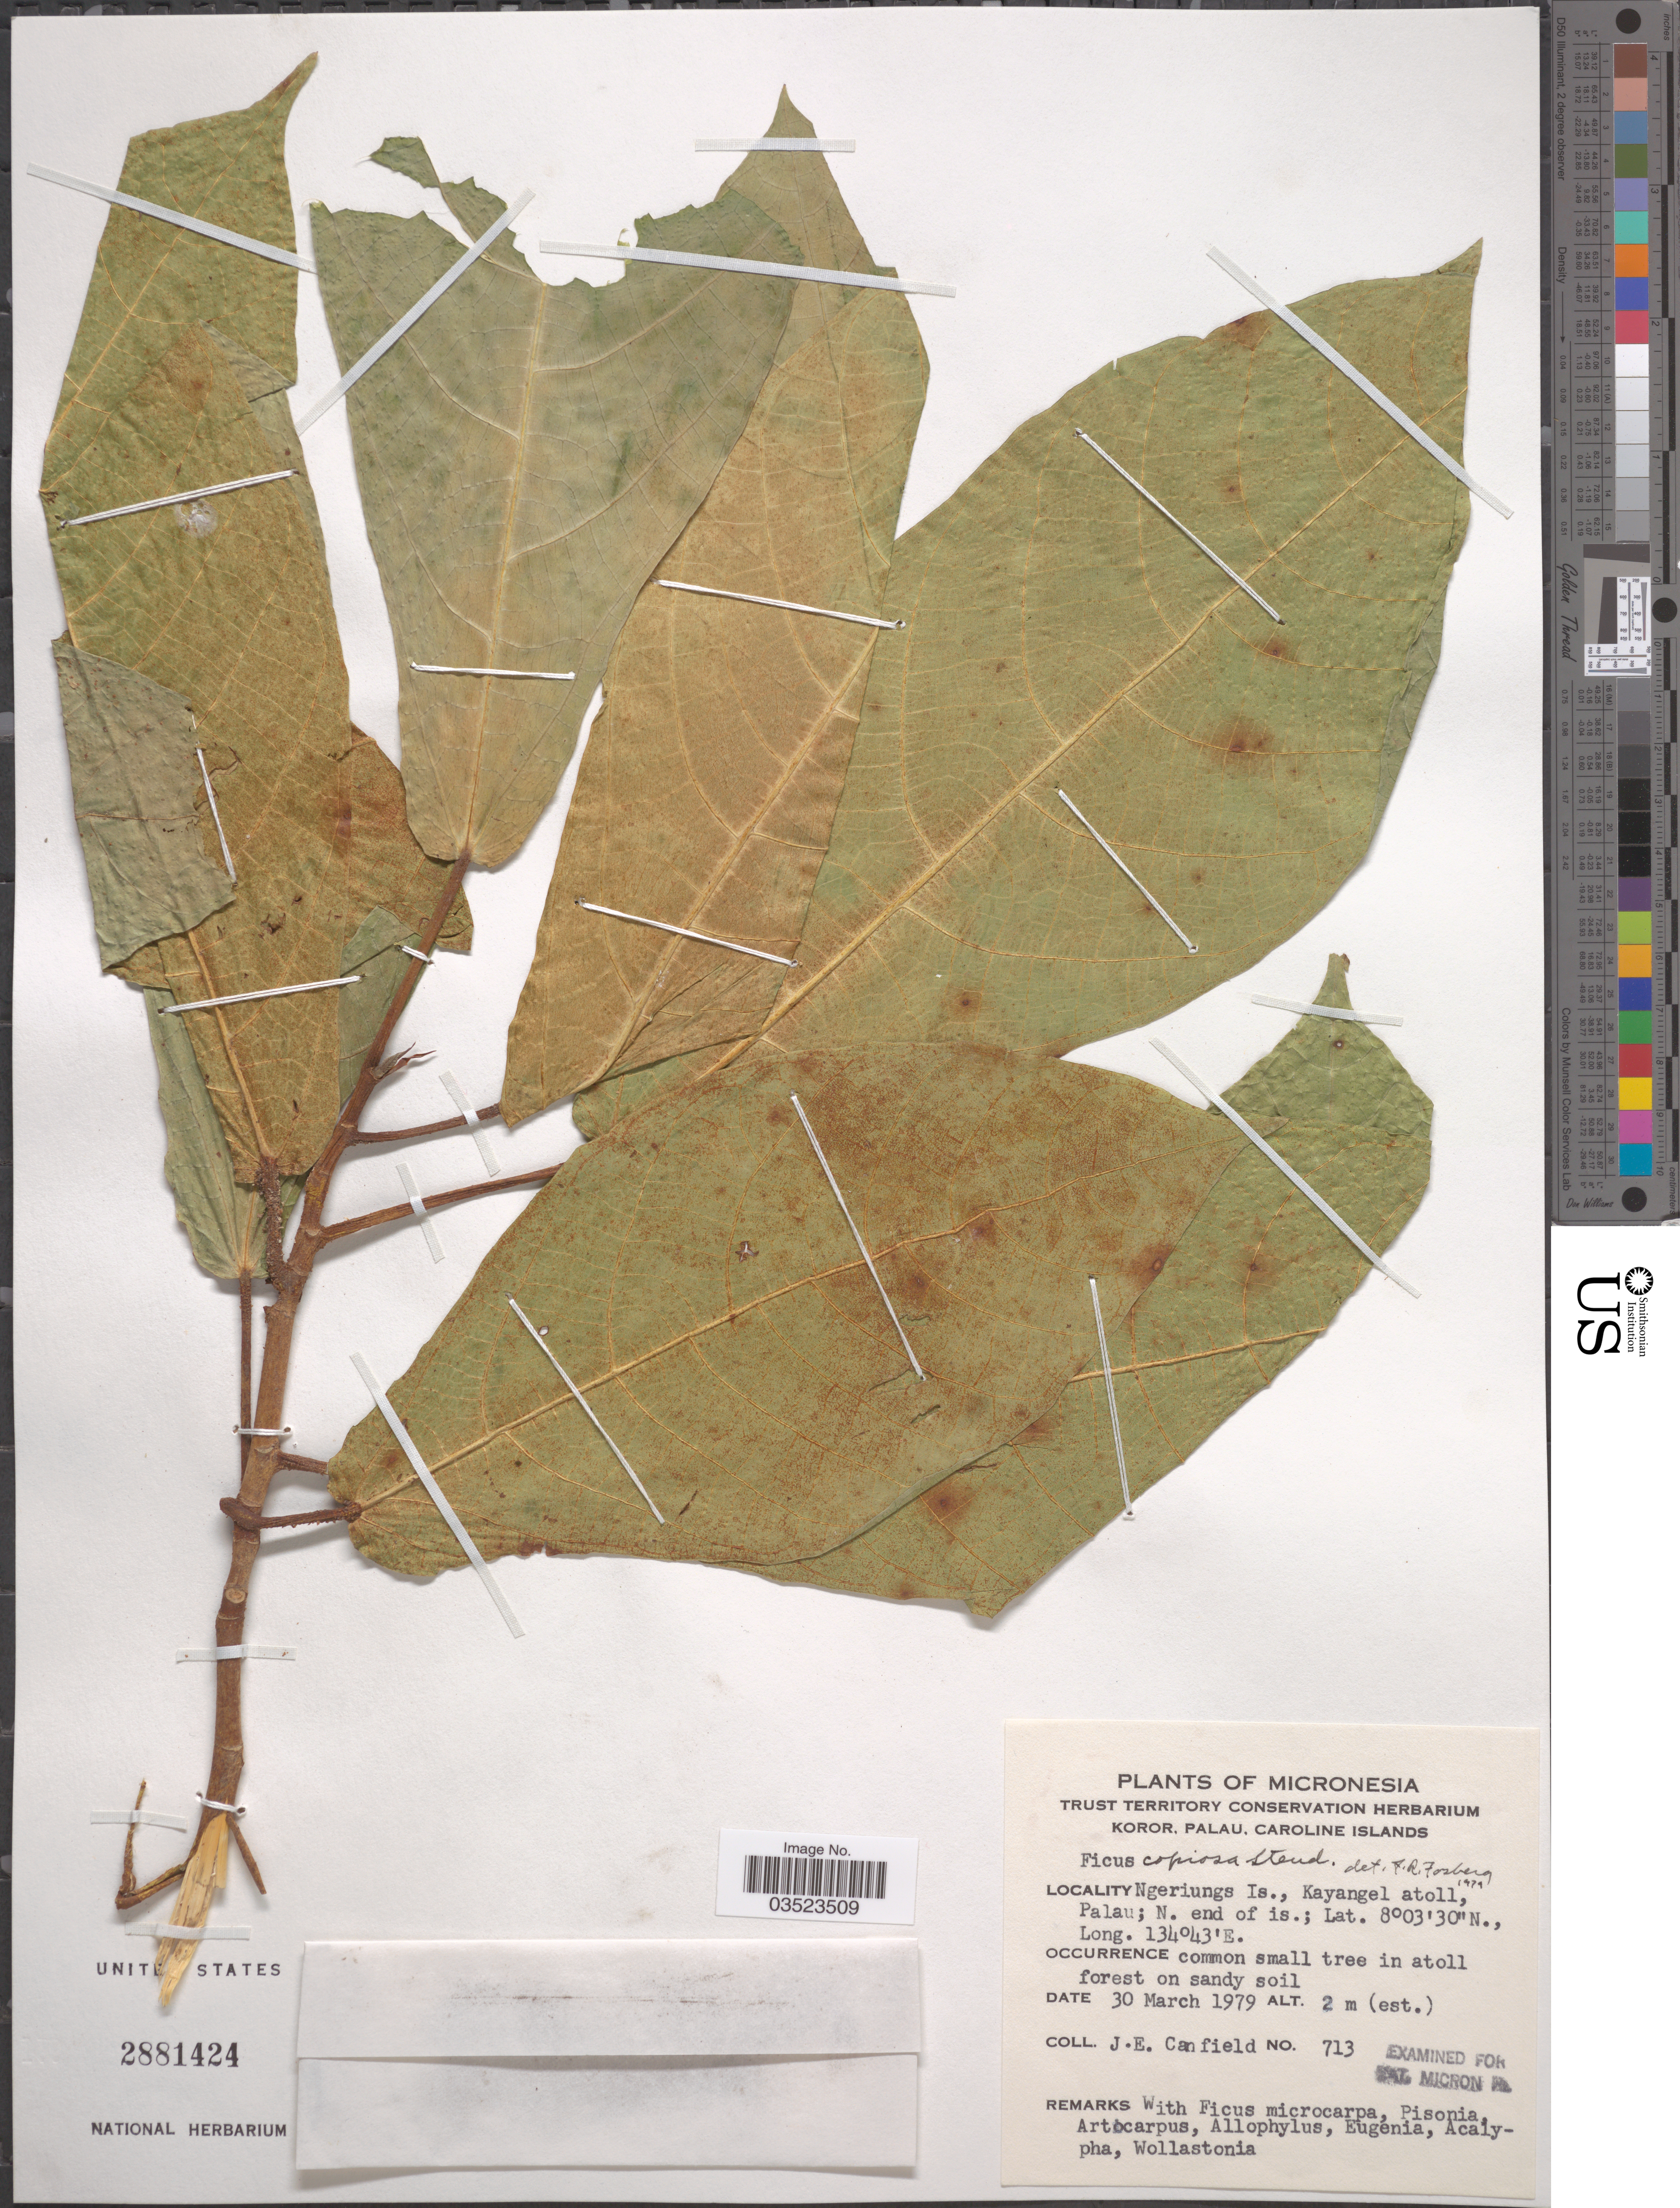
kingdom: Plantae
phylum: Tracheophyta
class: Magnoliopsida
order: Rosales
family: Moraceae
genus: Ficus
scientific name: Ficus copiosa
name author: Steud.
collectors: J. E. Canfield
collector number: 713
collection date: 1979-03-30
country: Palau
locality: Micronesia. Ngeriungs Is., Kayangel atoll, Palau; N. end of is.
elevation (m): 2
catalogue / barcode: US 2881424